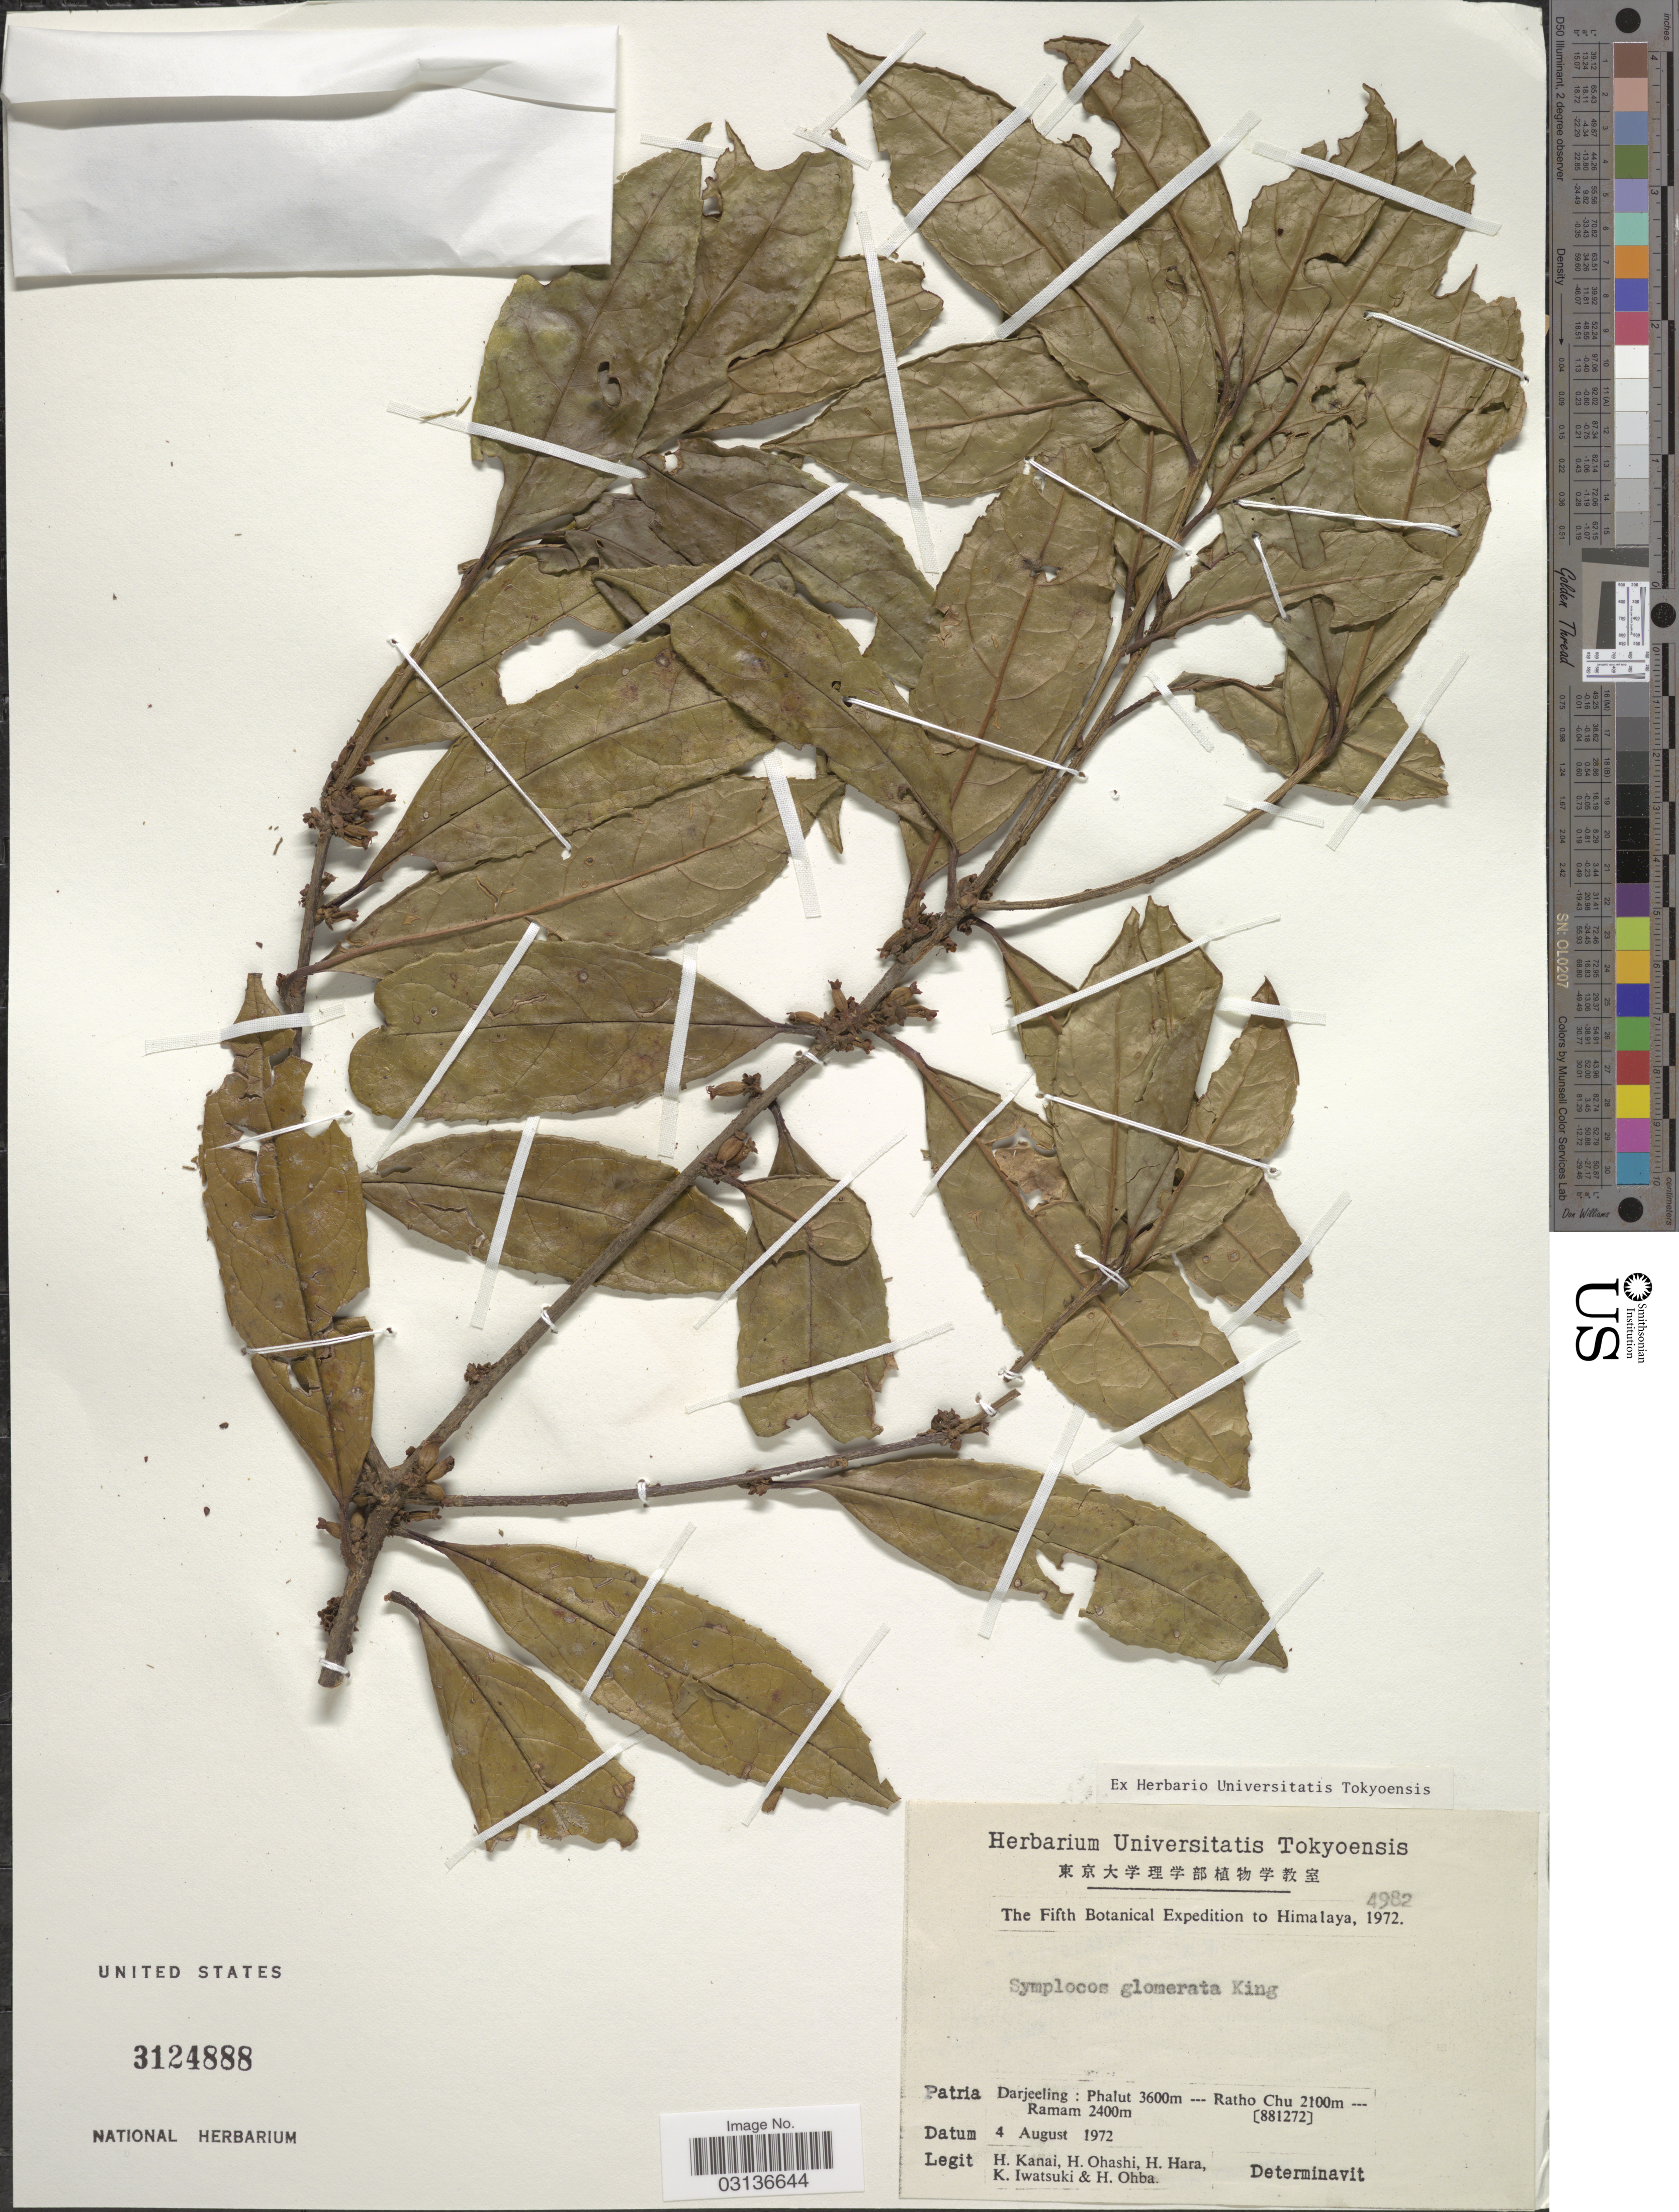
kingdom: Plantae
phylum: Tracheophyta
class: Magnoliopsida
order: Ericales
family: Symplocaceae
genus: Symplocos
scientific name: Symplocos glomerata subsp. congesta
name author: (Benth.) Noot.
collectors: H. Kanai, H. Ohashi, H. Hara, K. Iwatsuki & H. Ohba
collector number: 4982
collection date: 1972-08-04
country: Japan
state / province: Tokyo, Federal City of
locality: Darjeeling: Phalut --- Ratho Chu --- Ramam.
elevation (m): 2100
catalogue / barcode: US 3124888